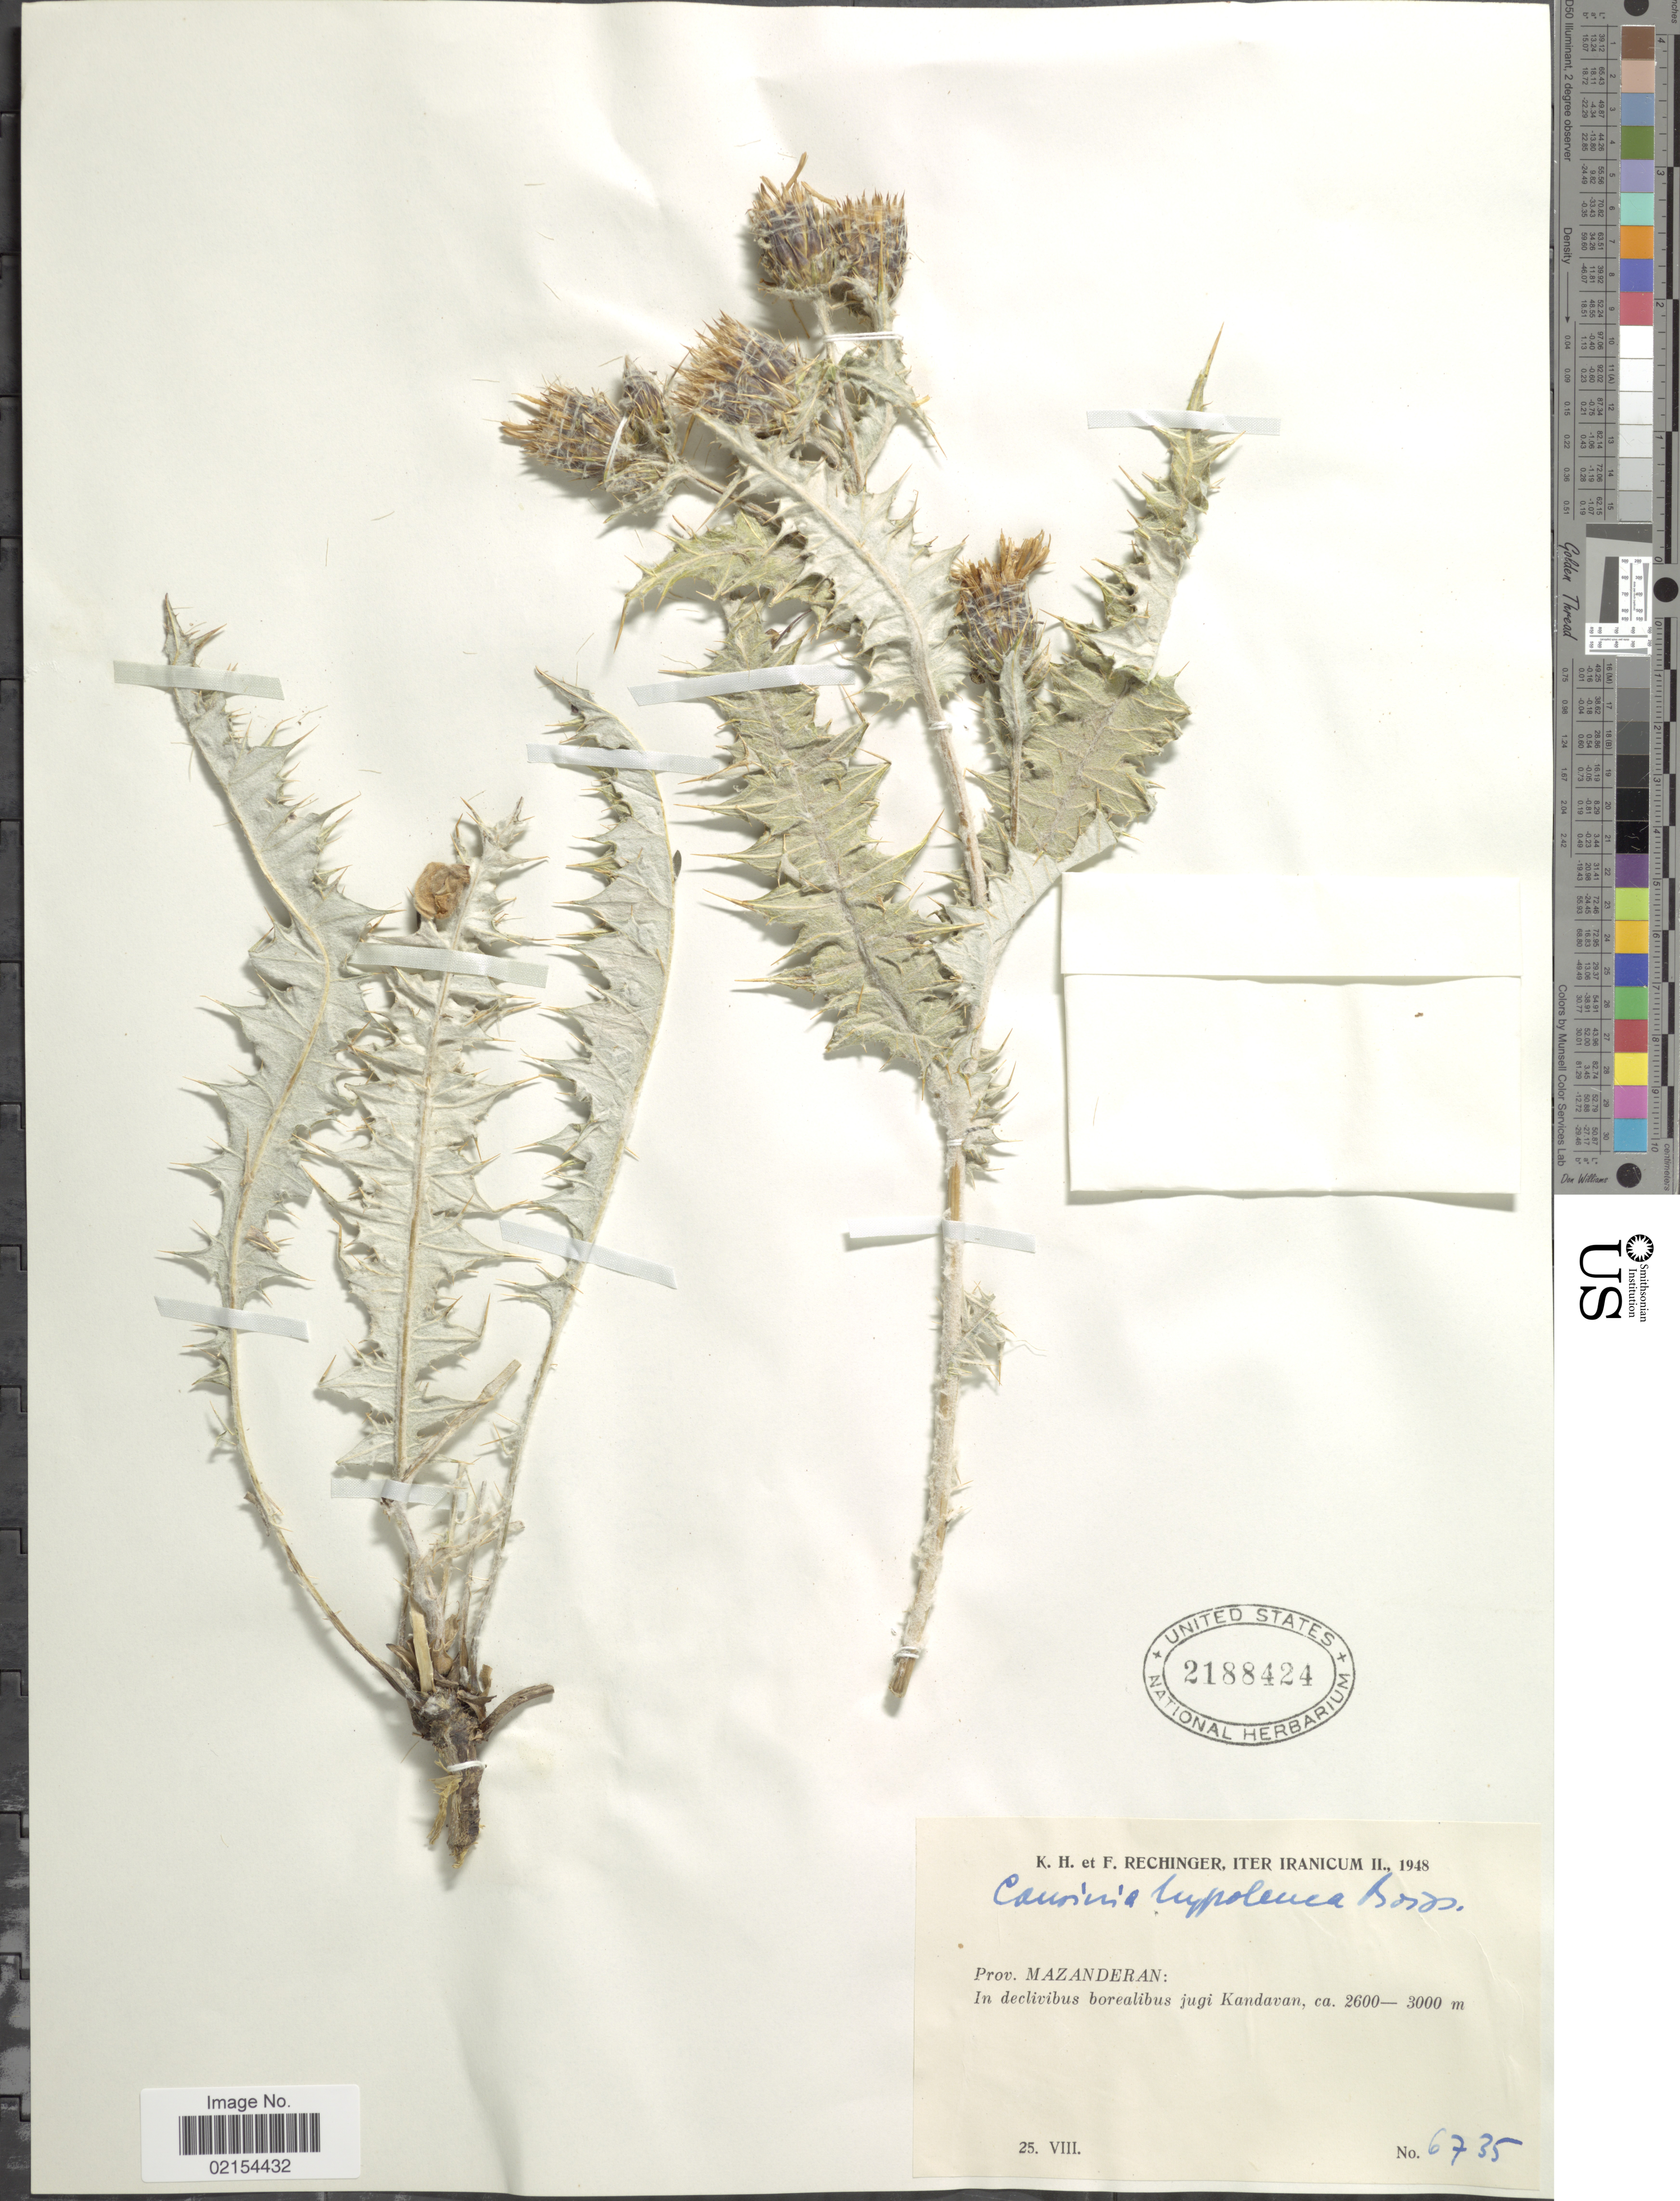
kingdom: Plantae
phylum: Tracheophyta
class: Magnoliopsida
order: Asterales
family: Asteraceae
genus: Cousinia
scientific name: Cousinia hypoleuca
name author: Boiss.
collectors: K. H. Rechinger & F. Rechinger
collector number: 6735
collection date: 1948-08-25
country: Iran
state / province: Mazandaran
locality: In declivibus borealibus jugi Kandavan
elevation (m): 2600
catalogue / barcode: US 2188424